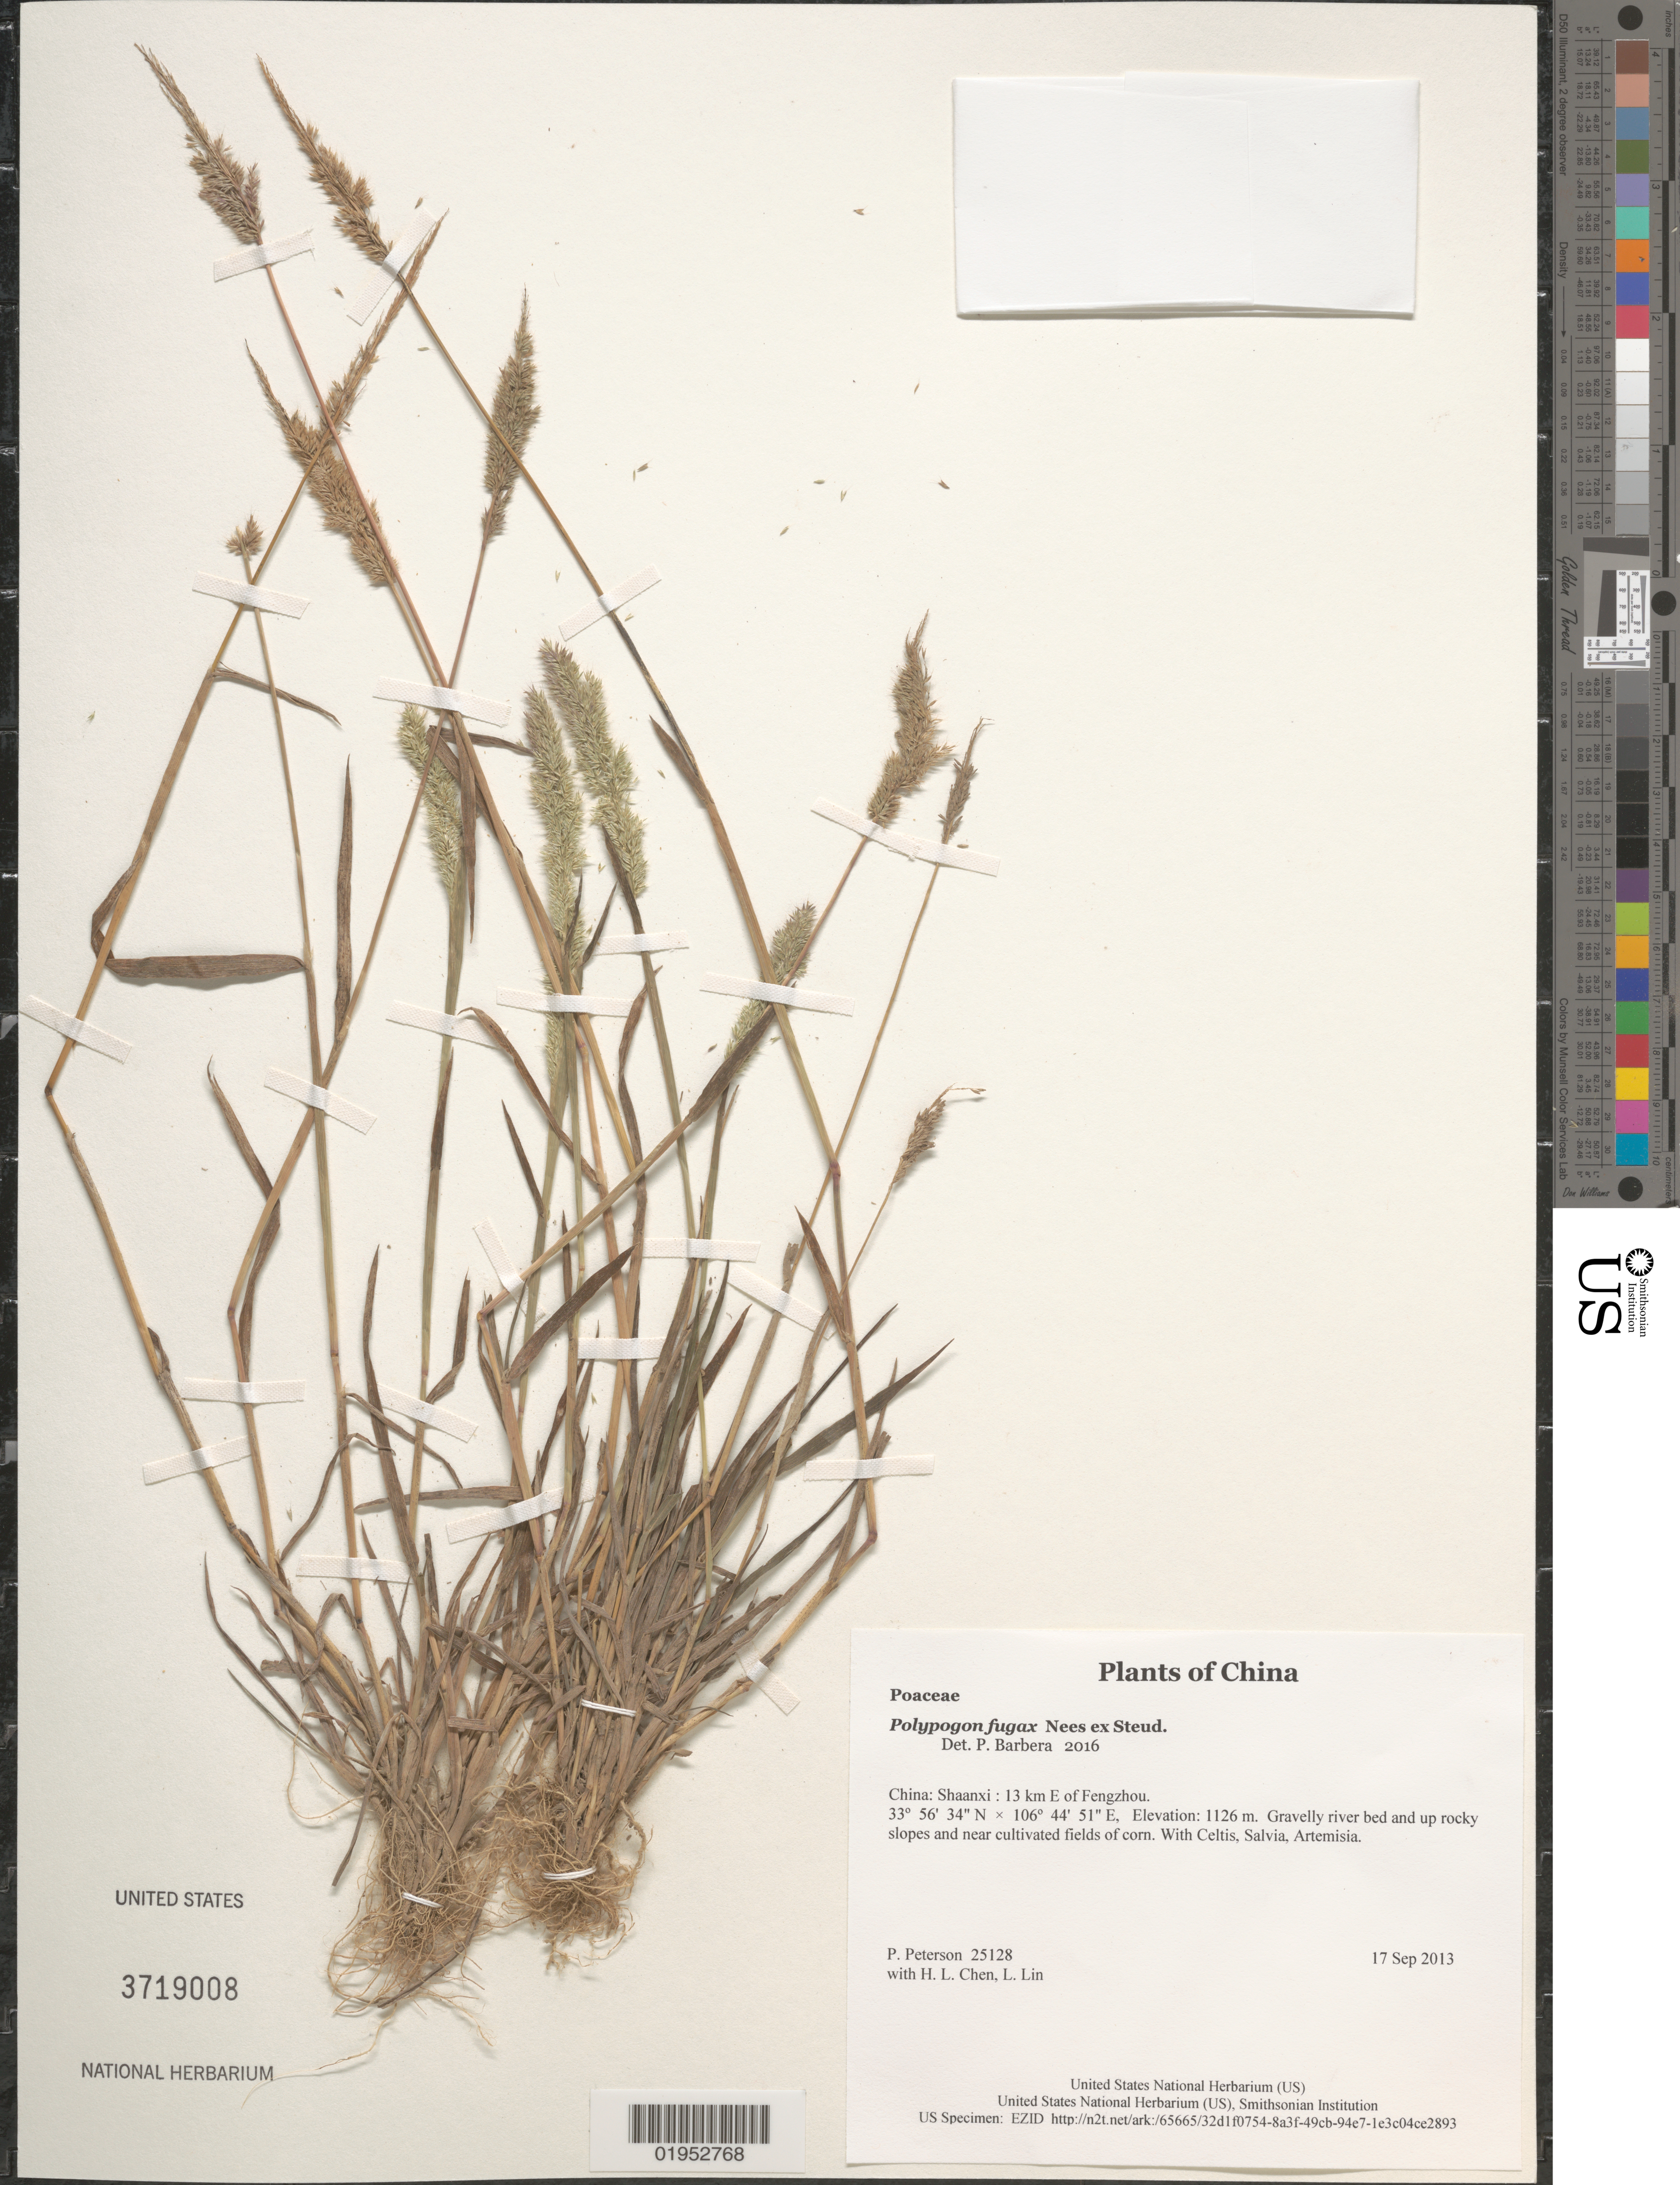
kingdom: Plantae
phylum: Tracheophyta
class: Liliopsida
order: Poales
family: Poaceae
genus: Polypogon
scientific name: Polypogon fugax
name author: Nees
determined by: Barberá, P.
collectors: P. M. Peterson, H. L. Chen & L. Lin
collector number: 25128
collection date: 2013-09-17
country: China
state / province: Shaanxi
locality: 13 km E of Fengzhou.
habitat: Gravelly river bed and up rocky slopes and near cultivated fields of corn.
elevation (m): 1126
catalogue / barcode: US 3719008